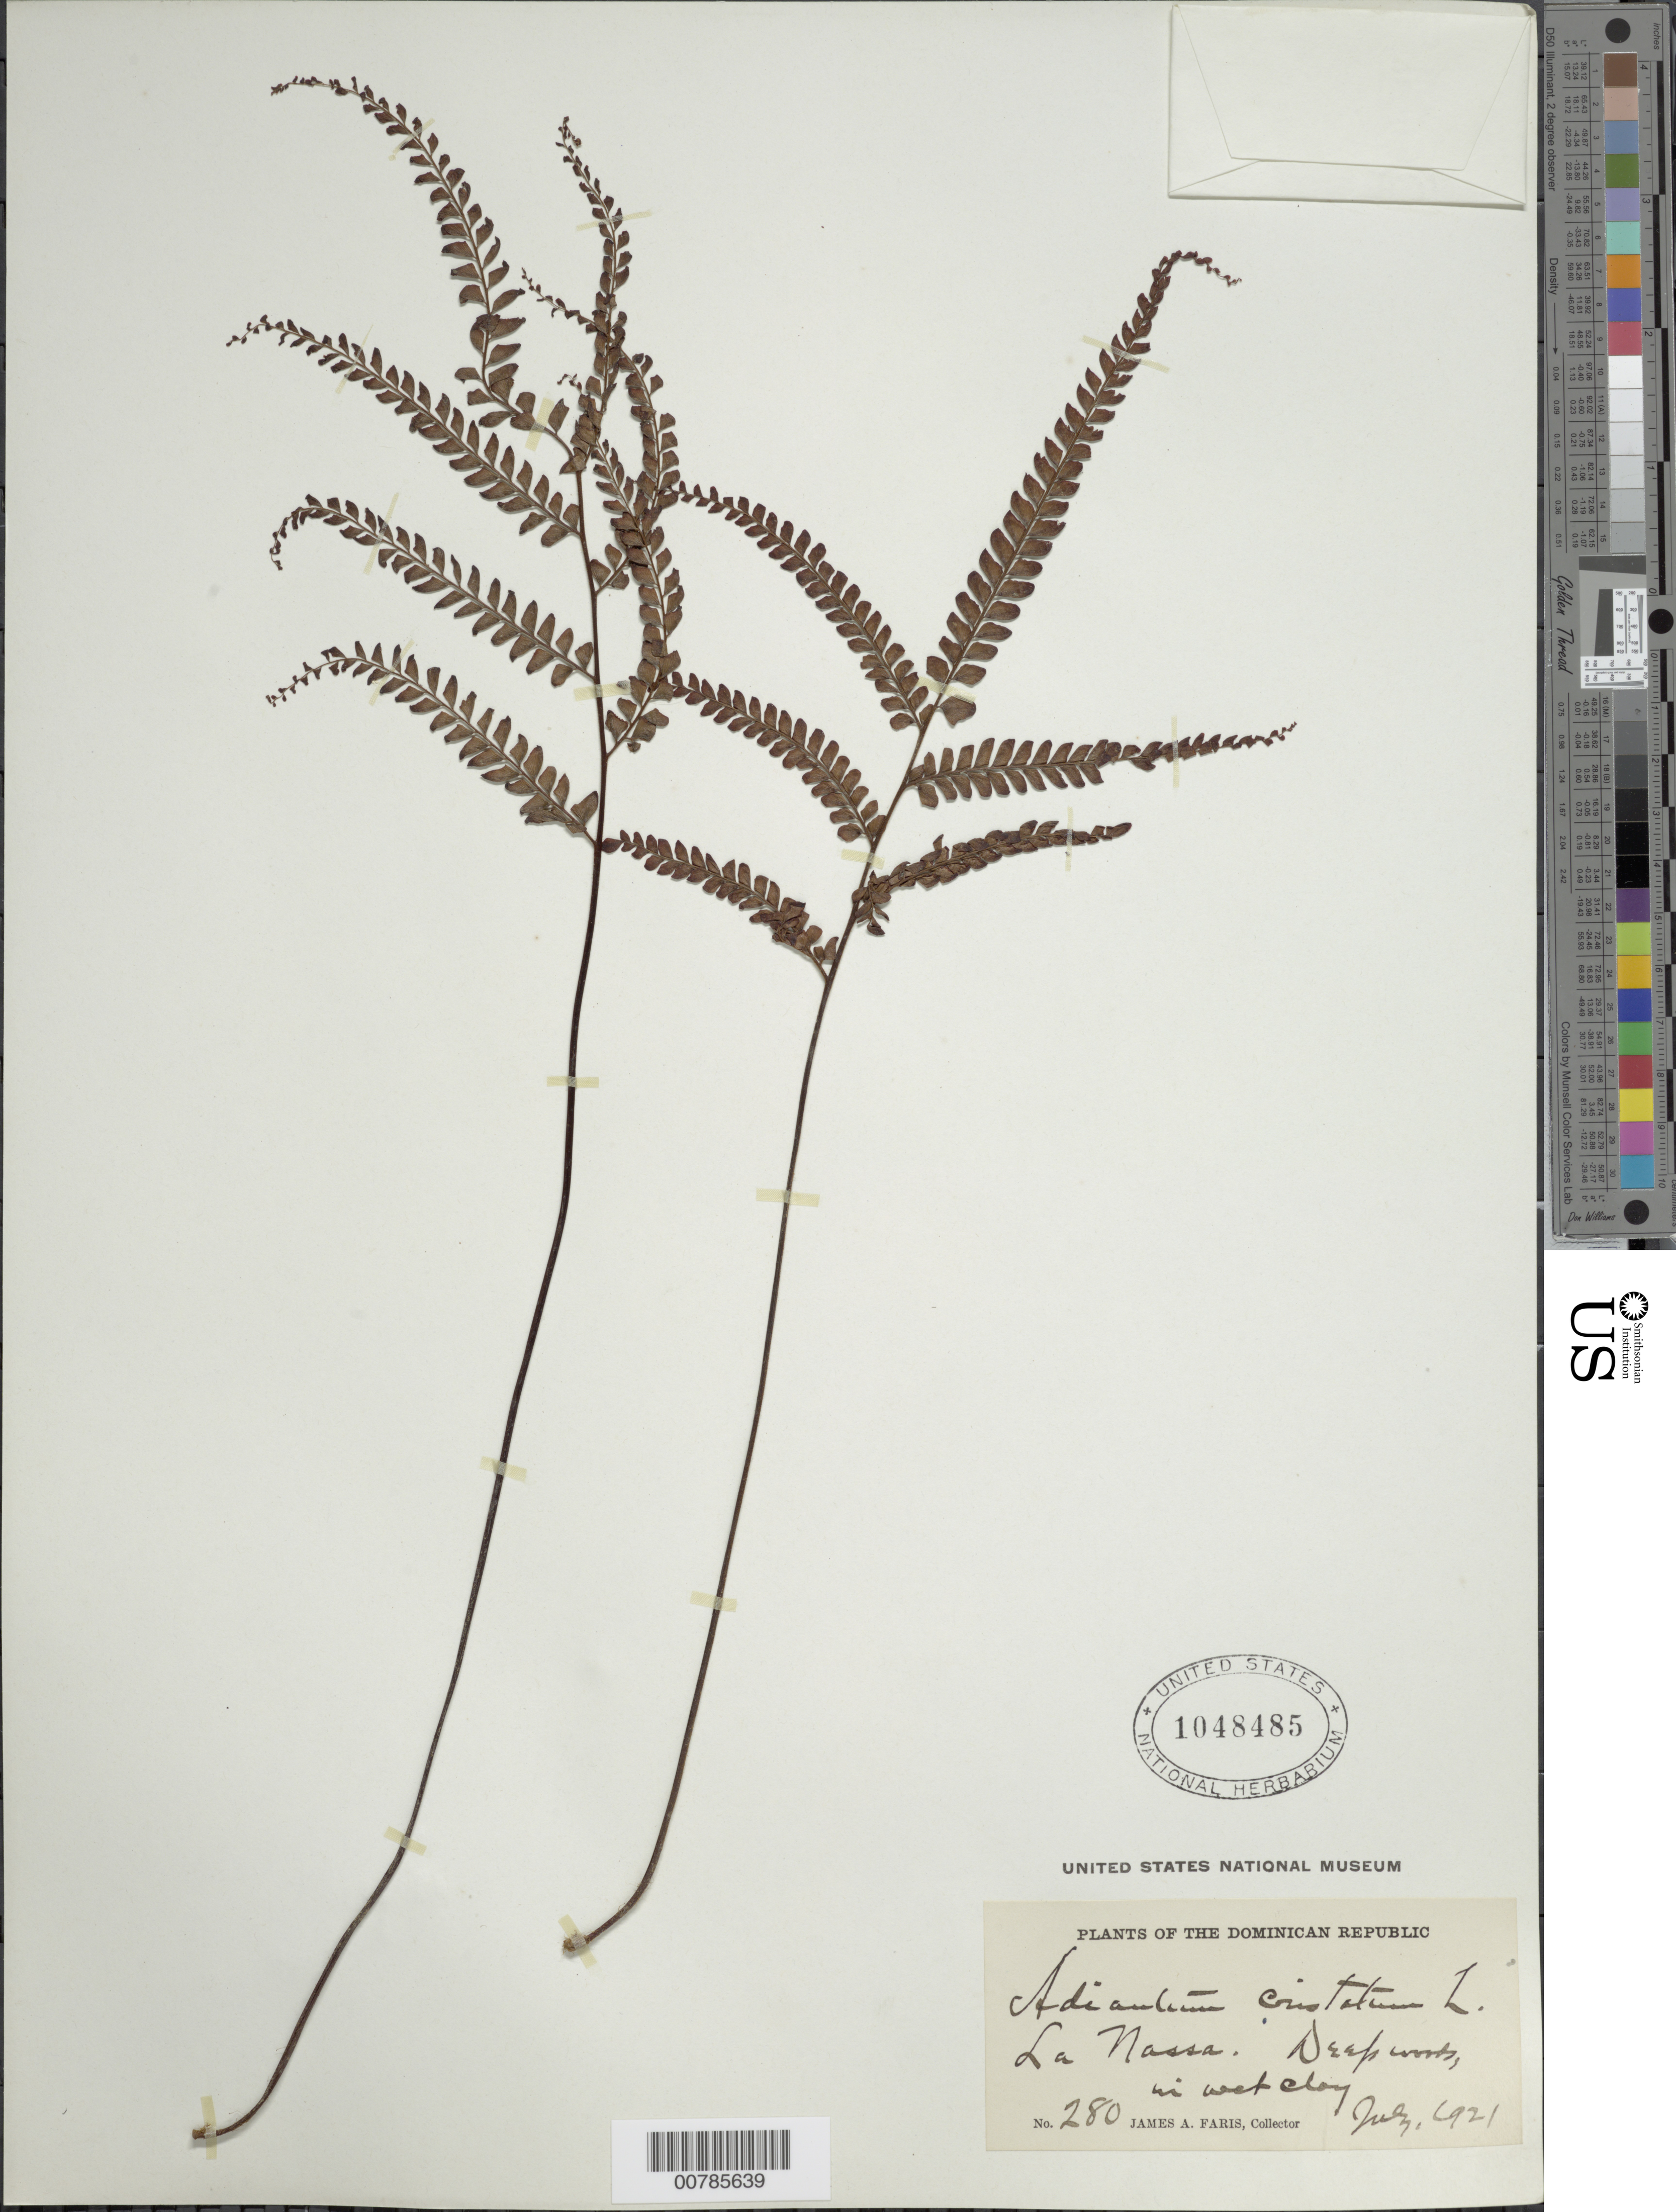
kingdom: Plantae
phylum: Tracheophyta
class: Polypodiopsida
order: Polypodiales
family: Pteridaceae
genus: Adiantum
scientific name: Adiantum pyramidale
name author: (L.) Willd.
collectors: J. Faris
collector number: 280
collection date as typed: Jul 1910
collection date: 1910-07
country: Dominican Republic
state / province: San Cristóbal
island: Hispaniola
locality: La Nassa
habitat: Deep woods in wet clay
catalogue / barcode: US 1048485